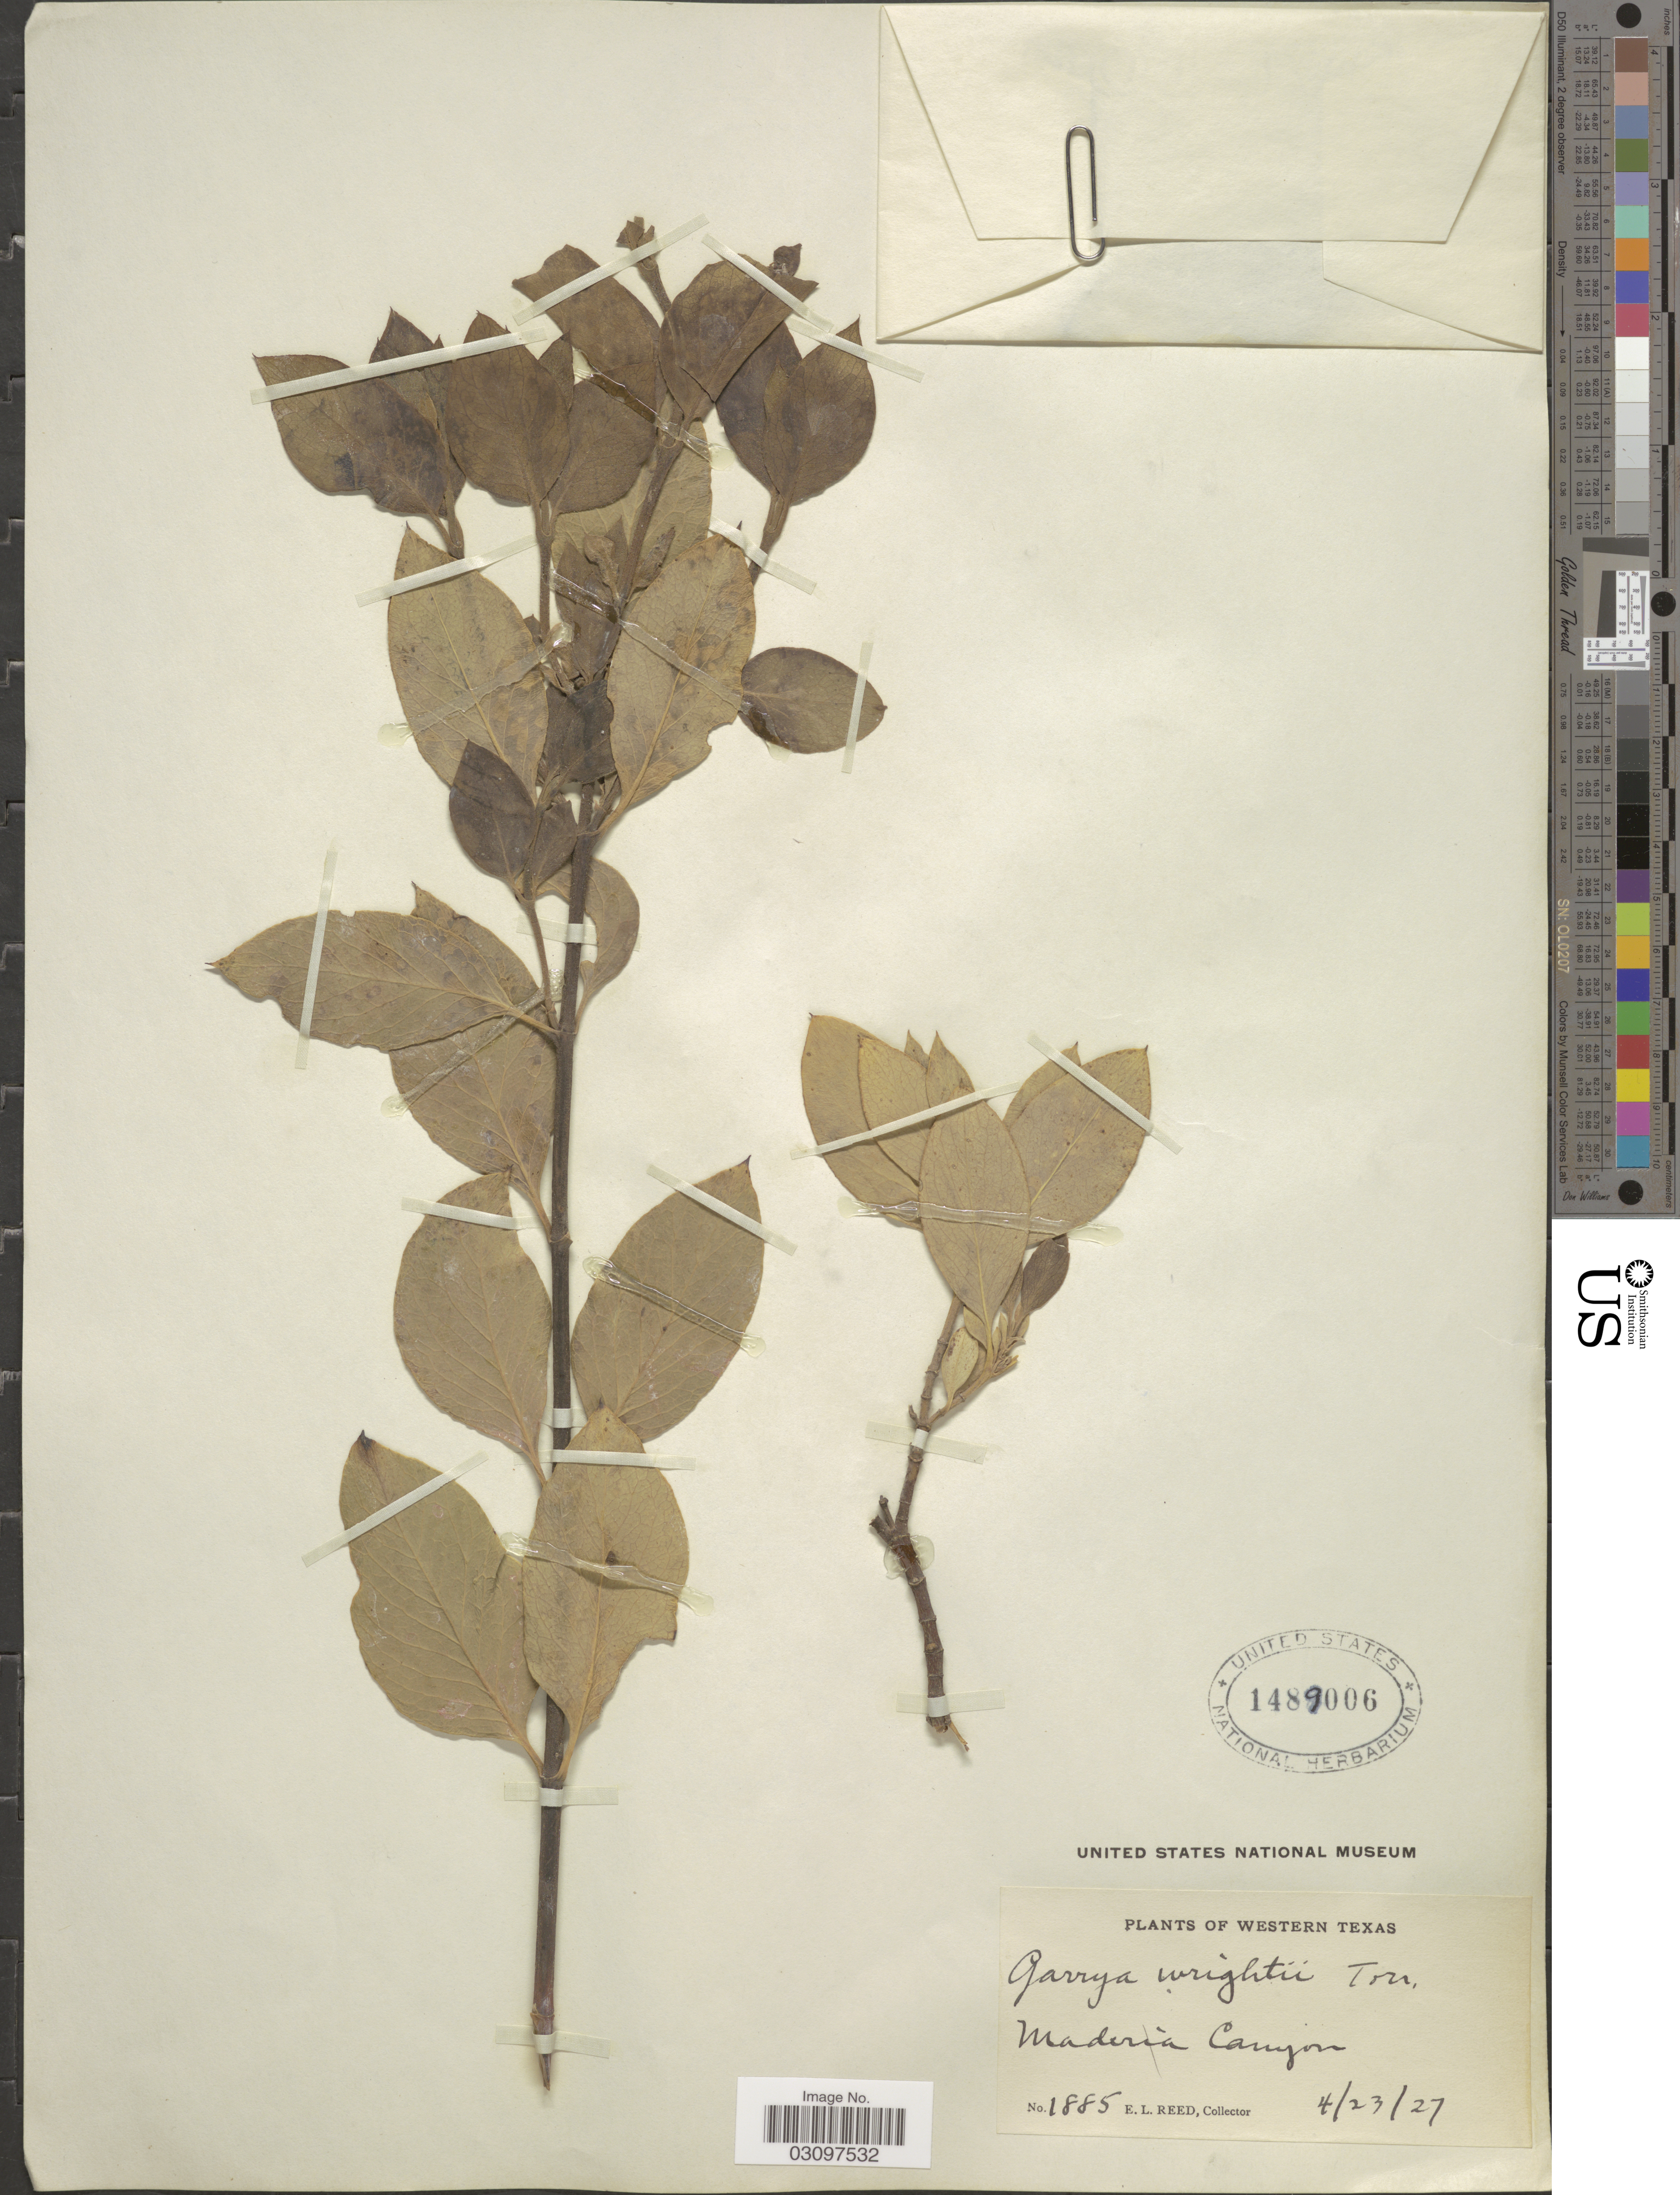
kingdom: Plantae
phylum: Tracheophyta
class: Magnoliopsida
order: Garryales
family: Garryaceae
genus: Garrya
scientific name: Garrya wrightii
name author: Torr.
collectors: E. Reed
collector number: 2885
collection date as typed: Transcribed d/m/y: 23/4/27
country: United States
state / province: Texas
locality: Western Texas. Maderia Canyon.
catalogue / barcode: US 1489006